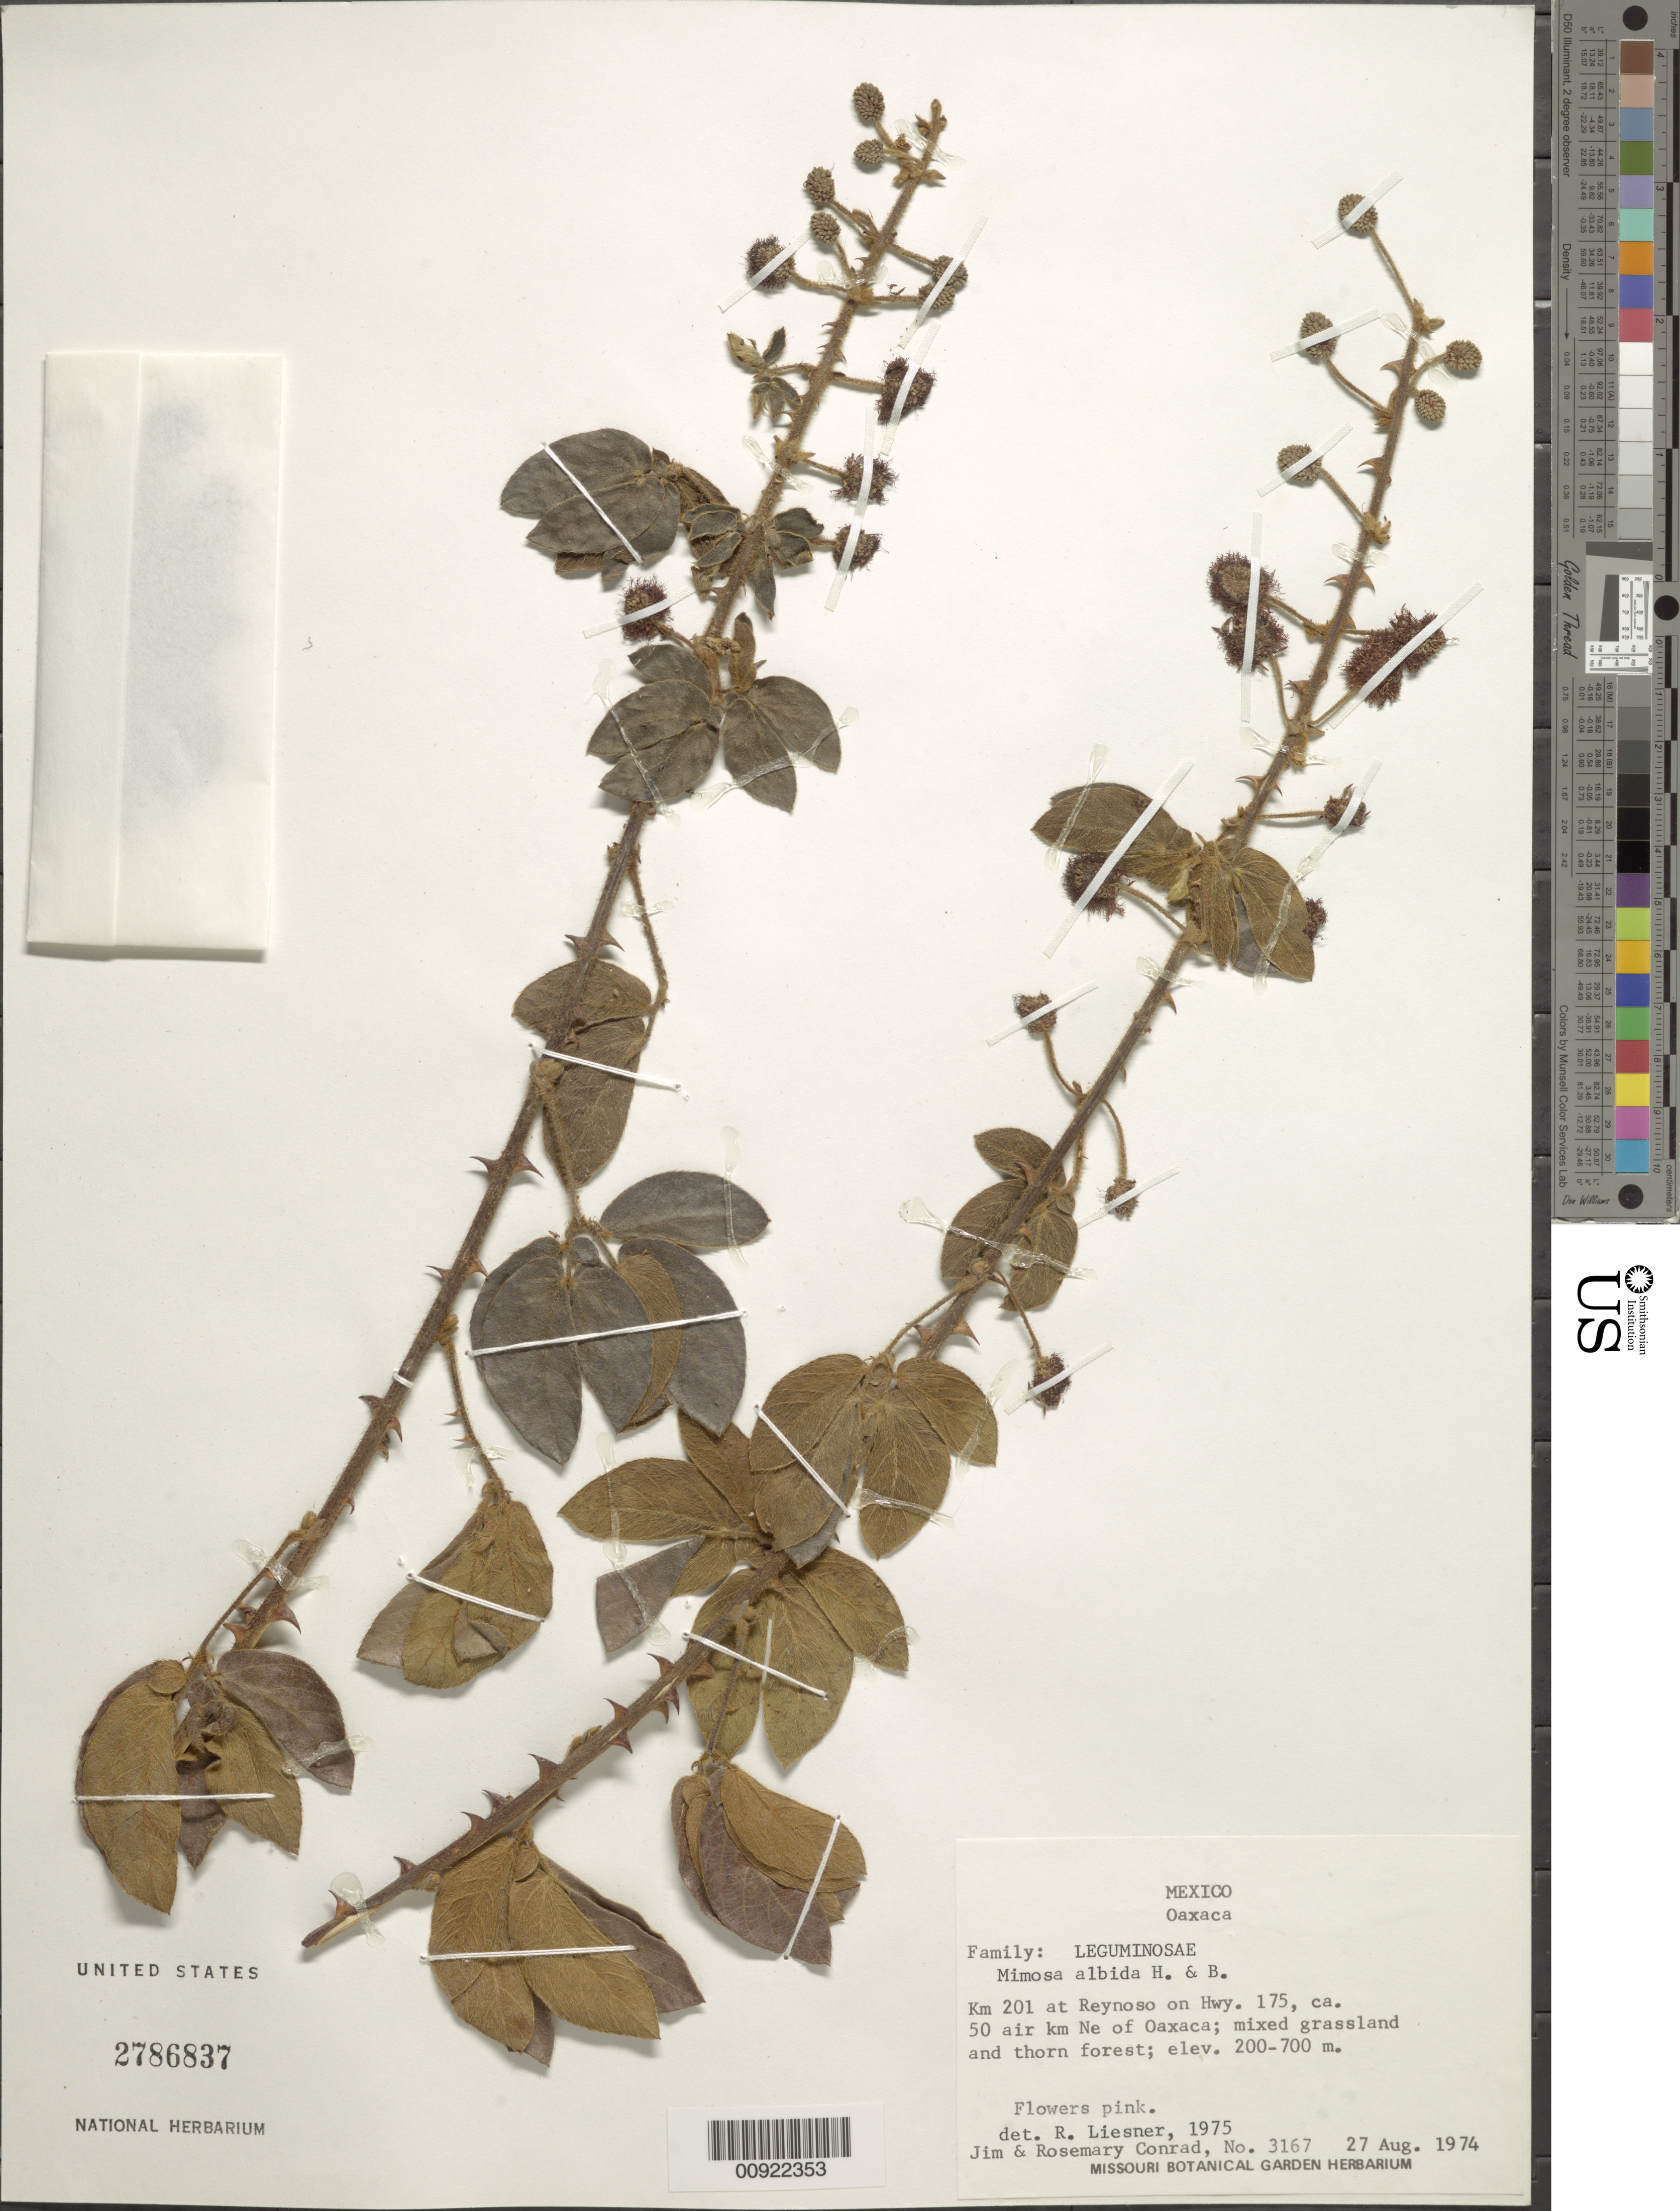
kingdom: Plantae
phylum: Tracheophyta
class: Magnoliopsida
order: Fabales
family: Fabaceae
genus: Mimosa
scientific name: Mimosa albida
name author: Humb. & Bonpl. ex Willd.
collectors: J. Conrad & R. Conrad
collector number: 3167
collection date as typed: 27 Aug 1974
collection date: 1974-08-27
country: Mexico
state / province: Oaxaca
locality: Km 201 at Reynoso on Hwy. 175, ca. 50 air km. NE of Oaxaca.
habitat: Mixed grassland and thorn forest.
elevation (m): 700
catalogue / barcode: US 2786837